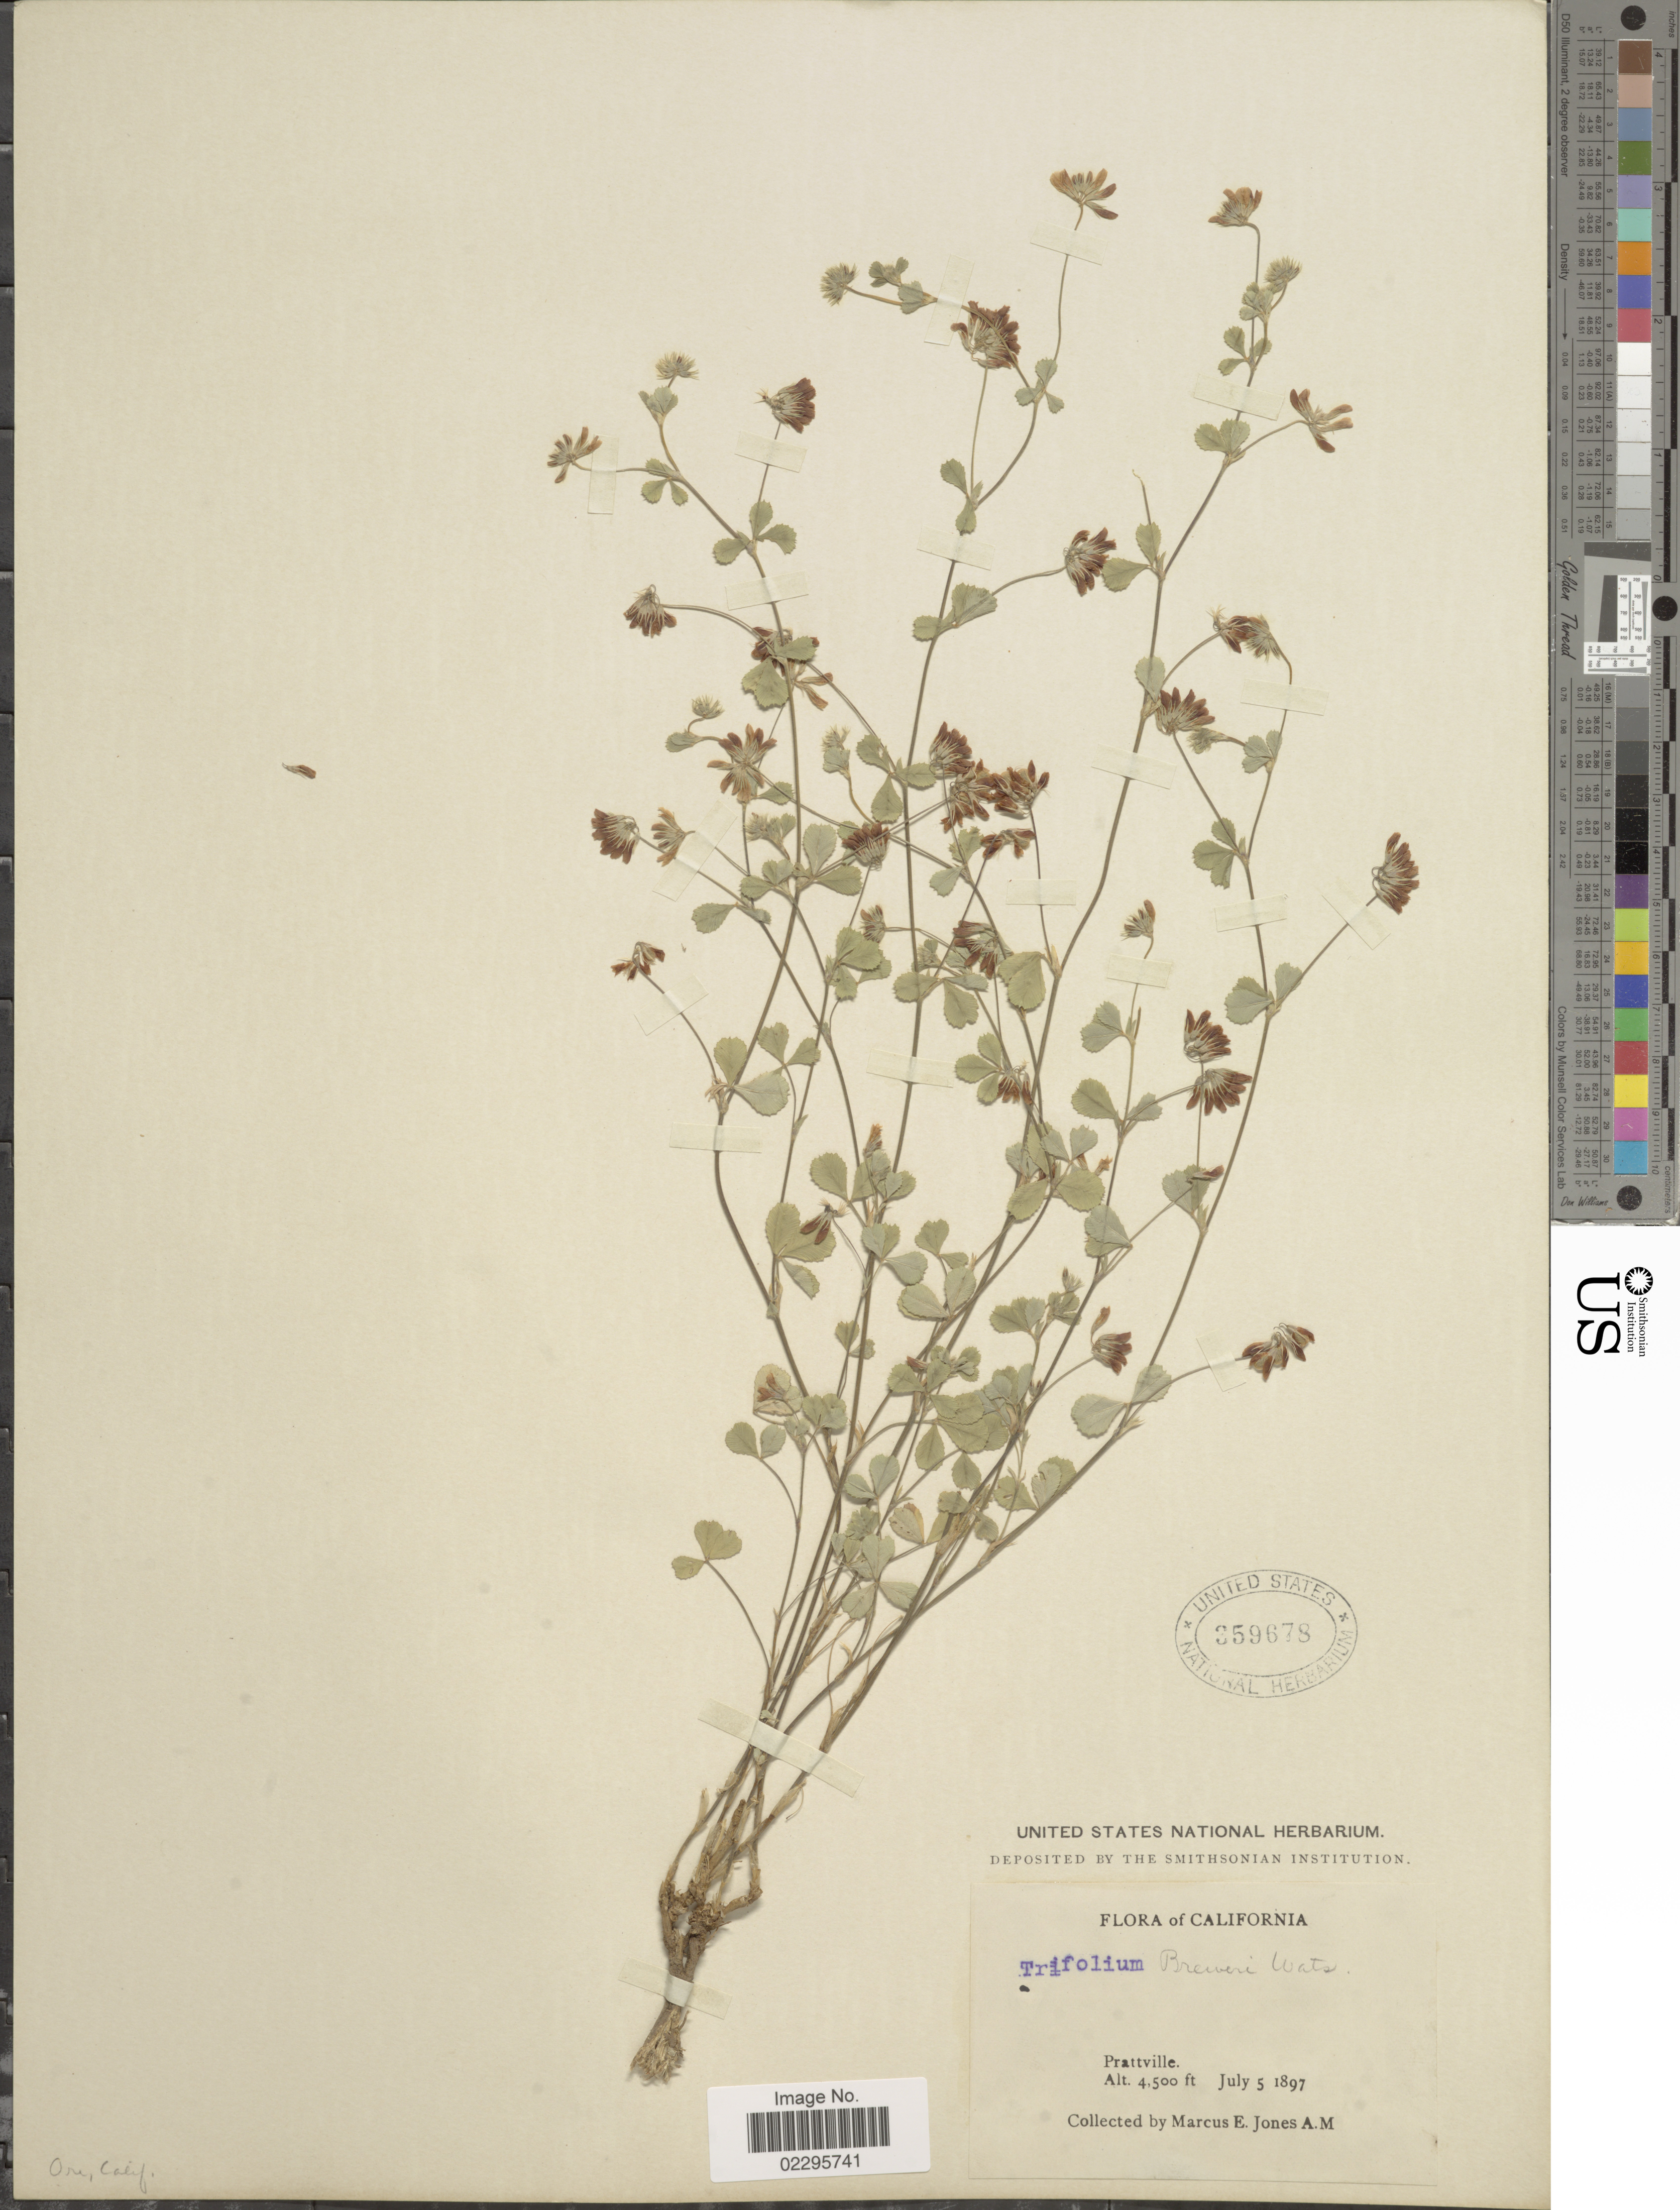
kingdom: Plantae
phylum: Tracheophyta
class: Magnoliopsida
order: Fabales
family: Fabaceae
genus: Trifolium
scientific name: Trifolium breweri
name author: S. Watson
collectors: M. E. Jones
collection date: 1897-07-05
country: United States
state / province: California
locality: Pratville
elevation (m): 1372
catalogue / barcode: US 359678